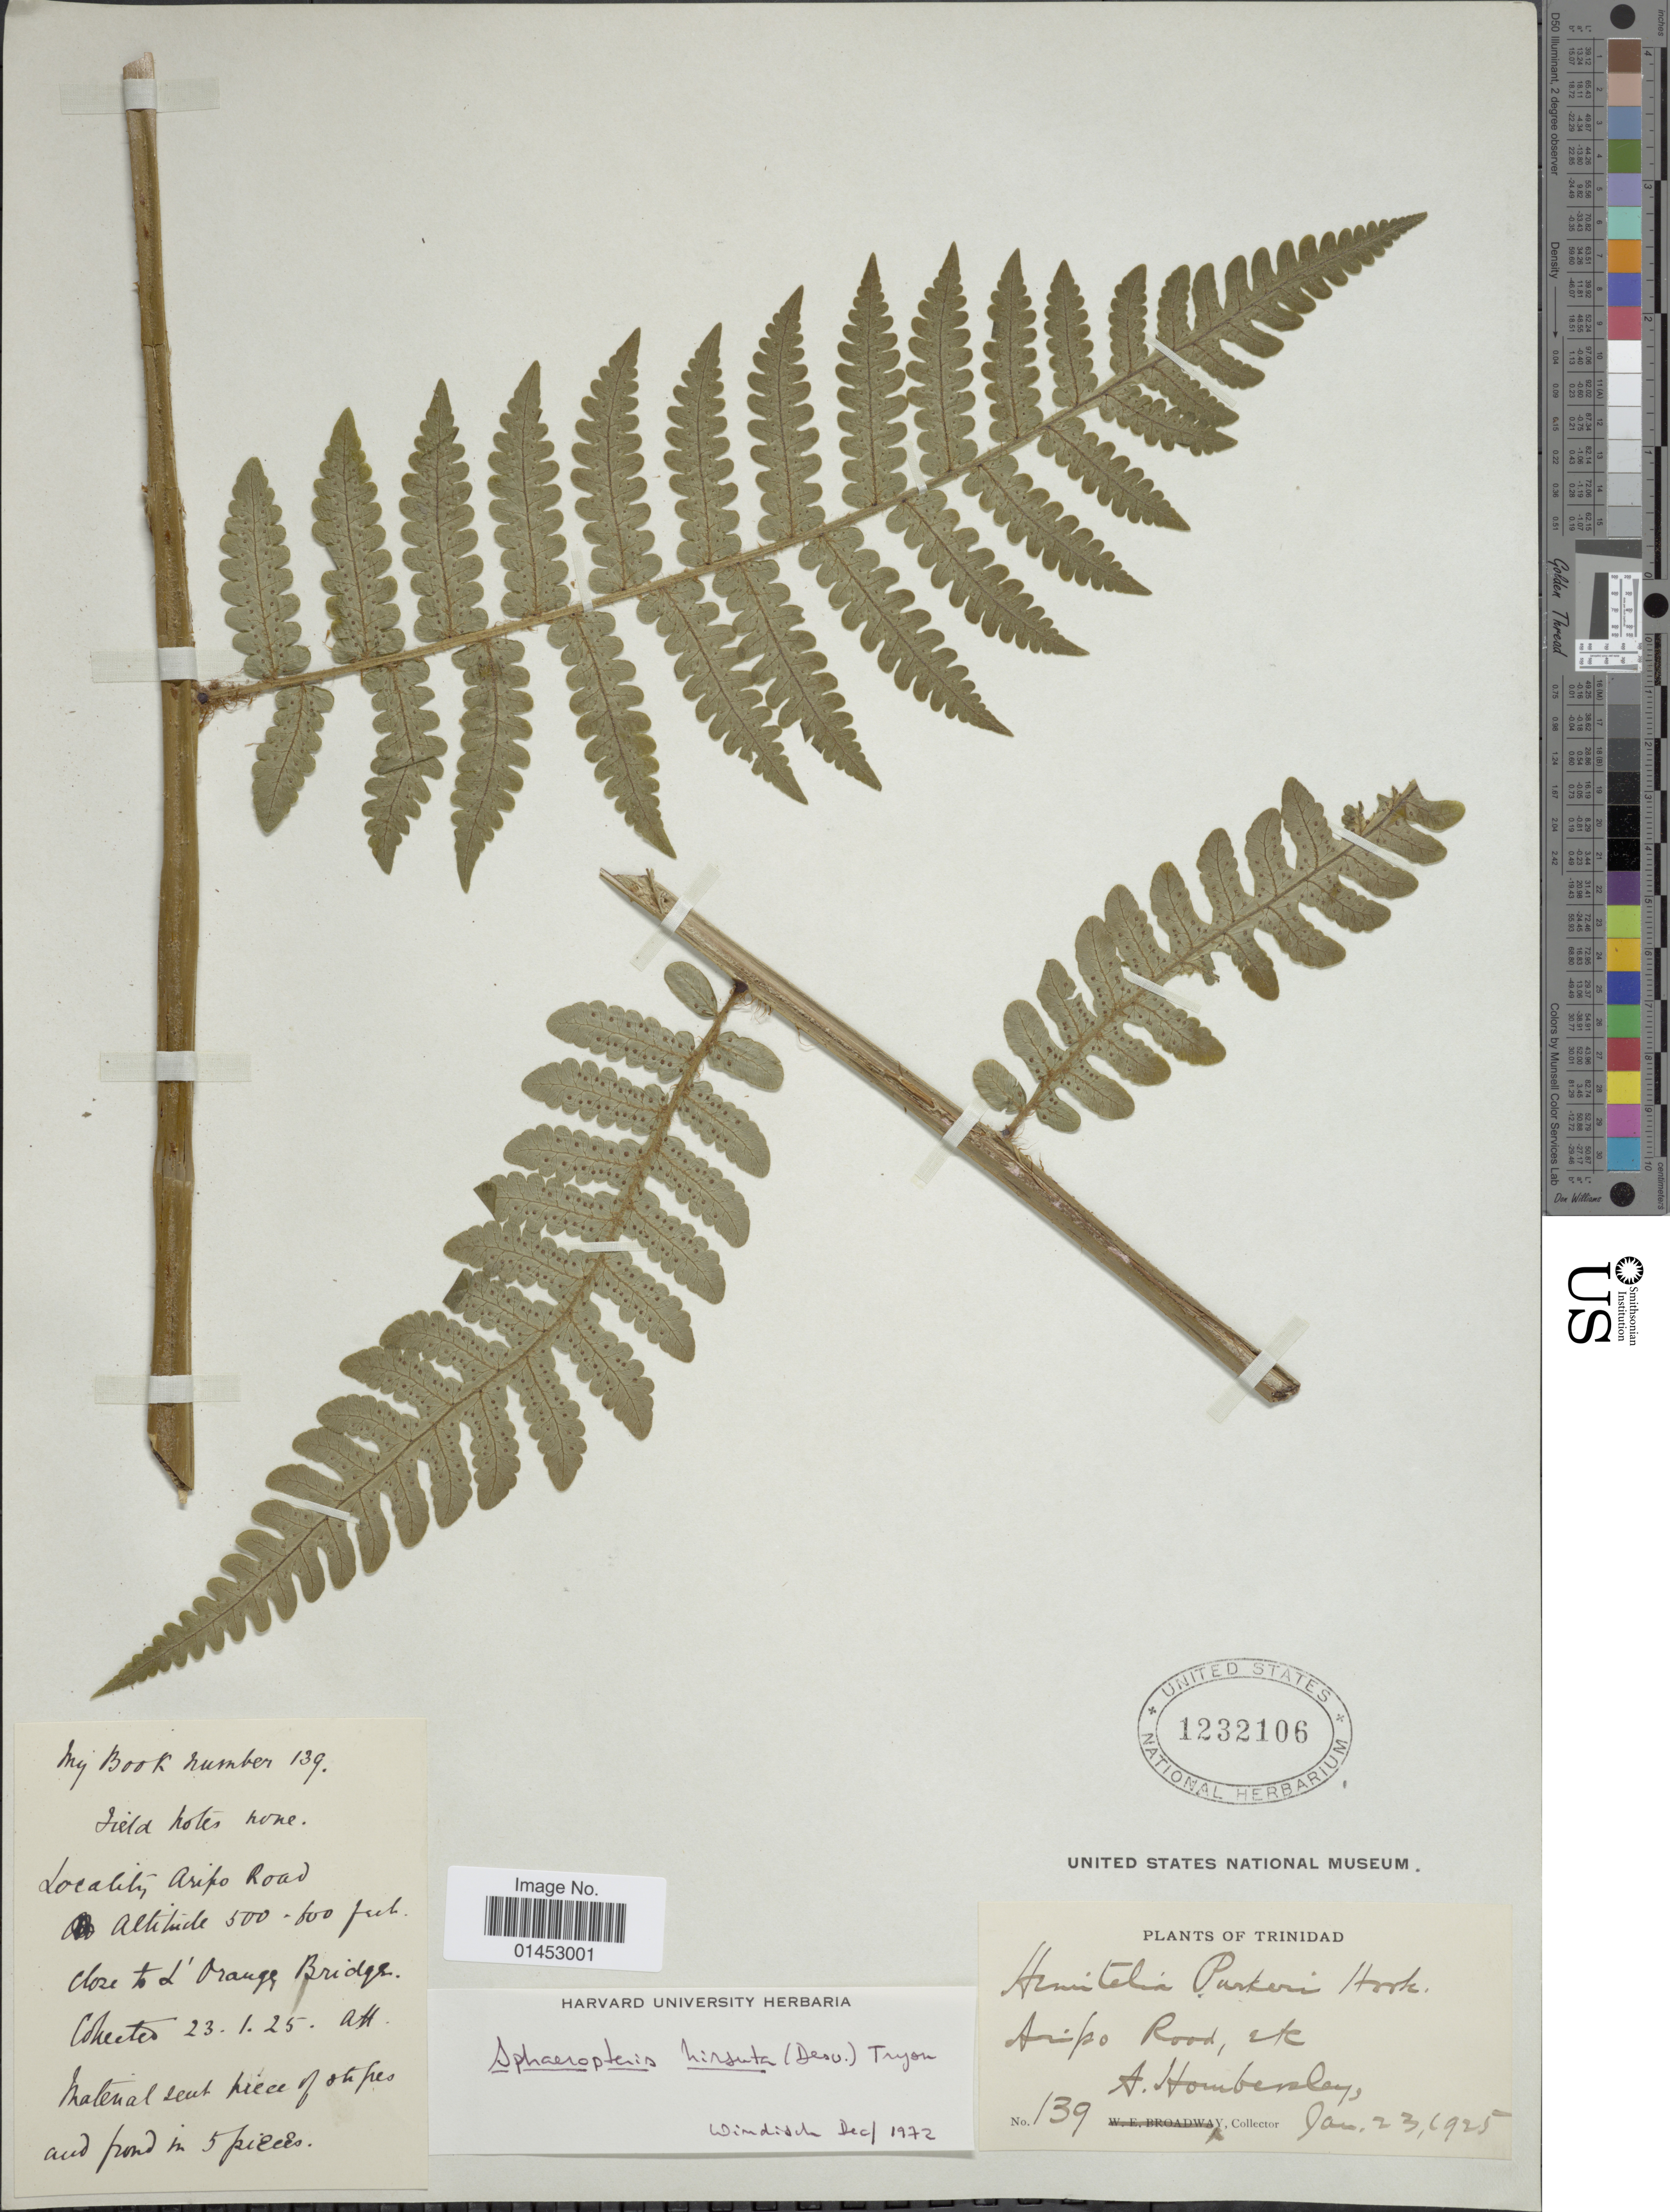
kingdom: Plantae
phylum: Tracheophyta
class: Polypodiopsida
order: Cyatheales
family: Cyatheaceae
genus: Cyathea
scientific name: Cyathea surinamensis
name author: (Miq.) Domin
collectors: A. Hombersley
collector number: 139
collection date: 1925-01-23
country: Trinidad and Tobago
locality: Trinidad, Aripo Road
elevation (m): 152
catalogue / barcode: US 1232106